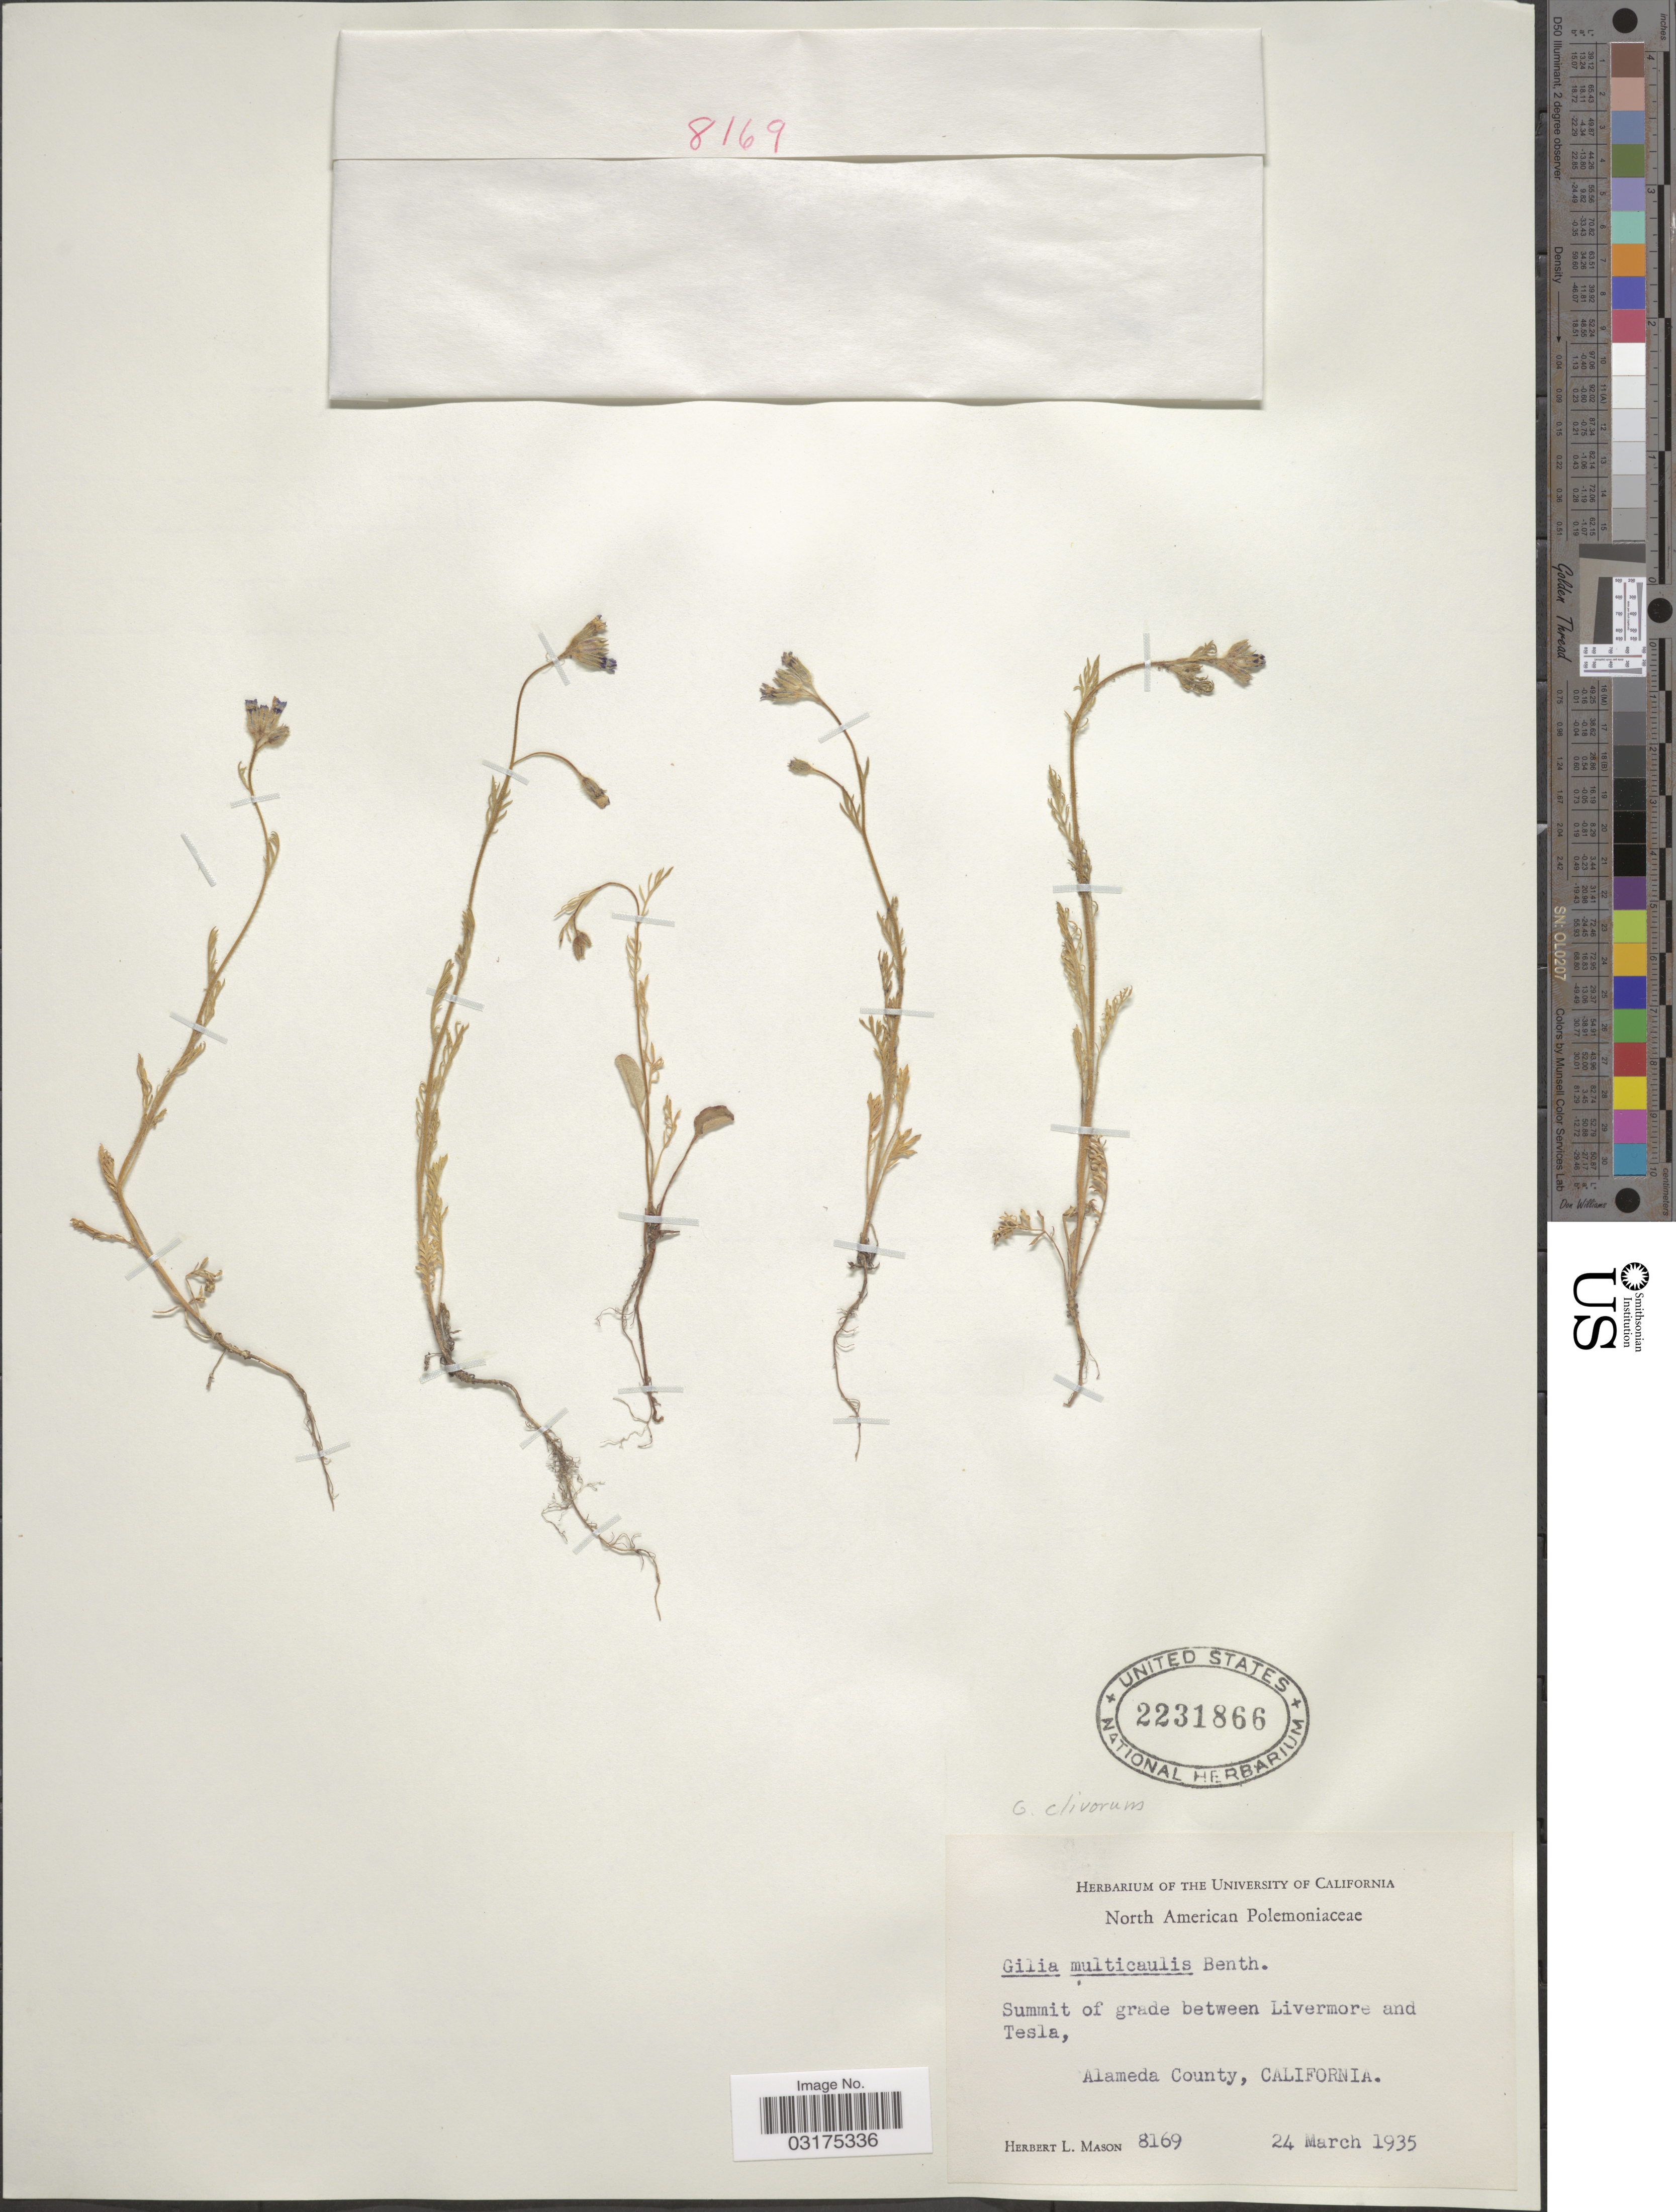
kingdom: Plantae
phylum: Tracheophyta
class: Magnoliopsida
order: Ericales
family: Polemoniaceae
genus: Gilia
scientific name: Gilia clivorum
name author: (Jeps.) V.E. Grant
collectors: H. L. Mason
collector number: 8169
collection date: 1935-03-24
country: United States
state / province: California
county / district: Alameda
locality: Summit of grade between Livermore and Tesla, Alameda County.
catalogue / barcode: US 2231866